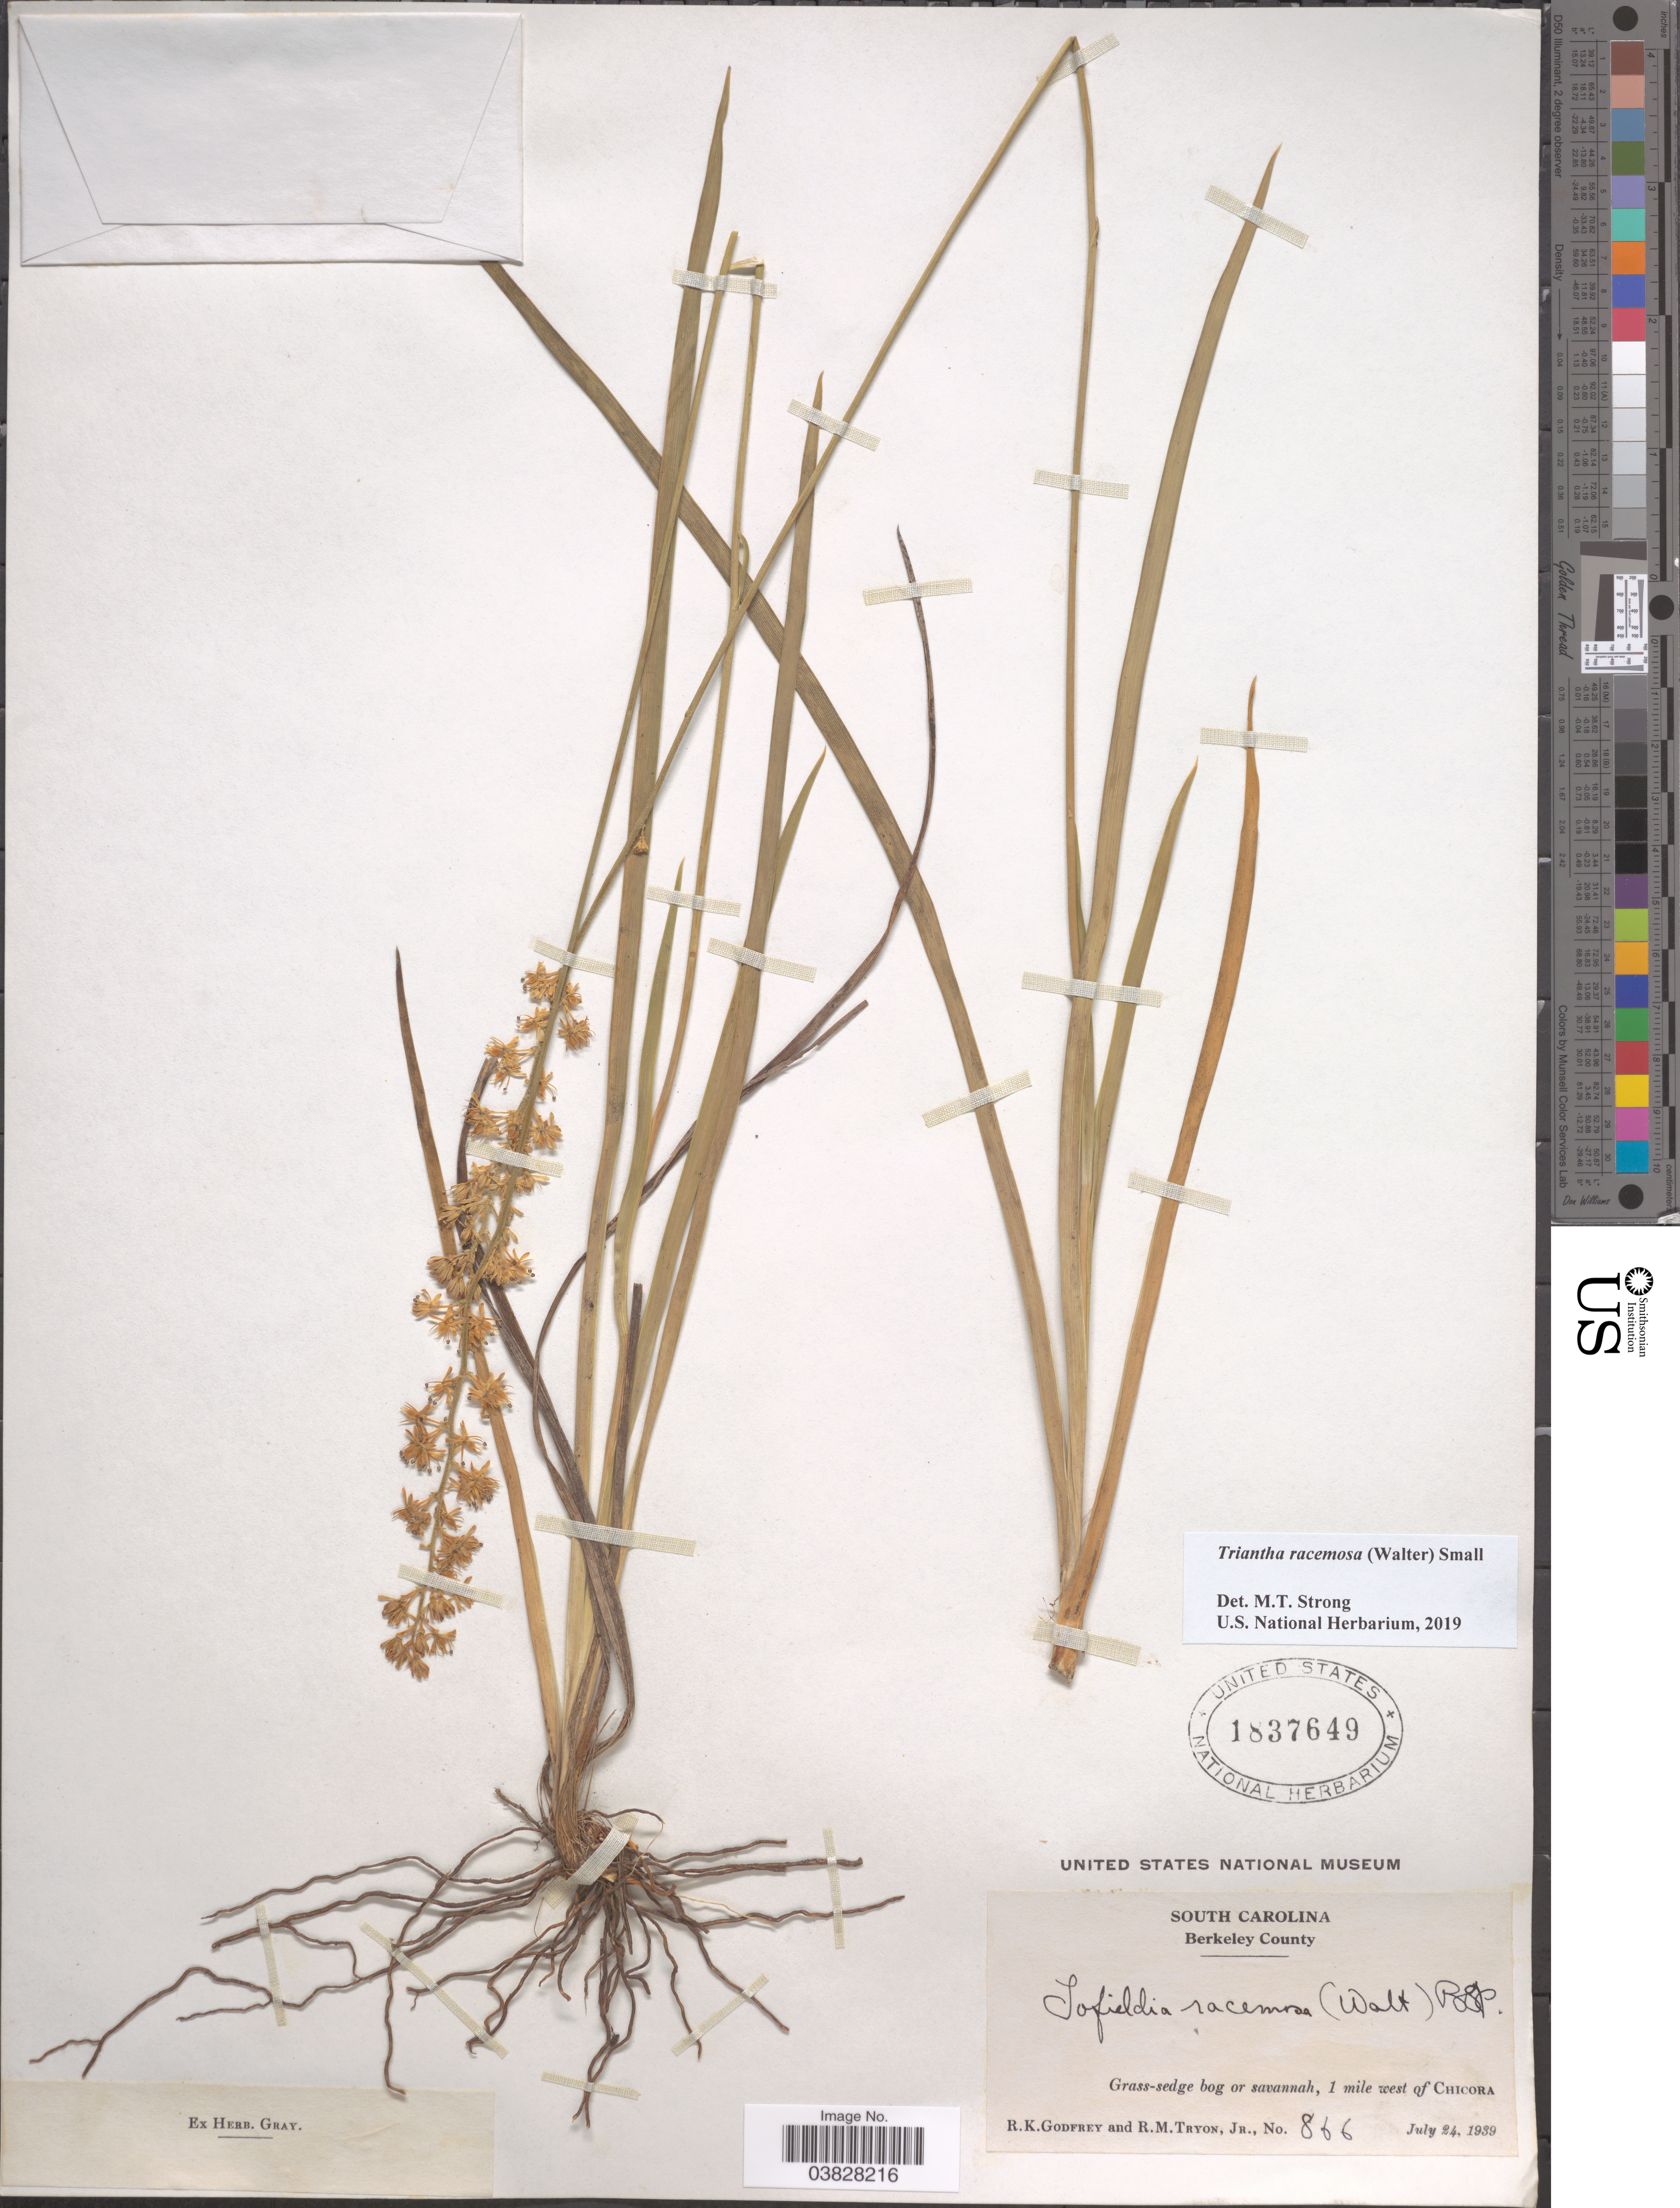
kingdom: Plantae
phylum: Tracheophyta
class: Liliopsida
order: Alismatales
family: Tofieldiaceae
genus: Triantha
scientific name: Triantha racemosa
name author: (Walter) Small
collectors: R. K. Godfrey & R. Tryon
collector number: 866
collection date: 1939-07-24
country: United States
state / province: South Carolina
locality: Berkeley County. 1 mile west of Chicora.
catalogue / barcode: US 1837649